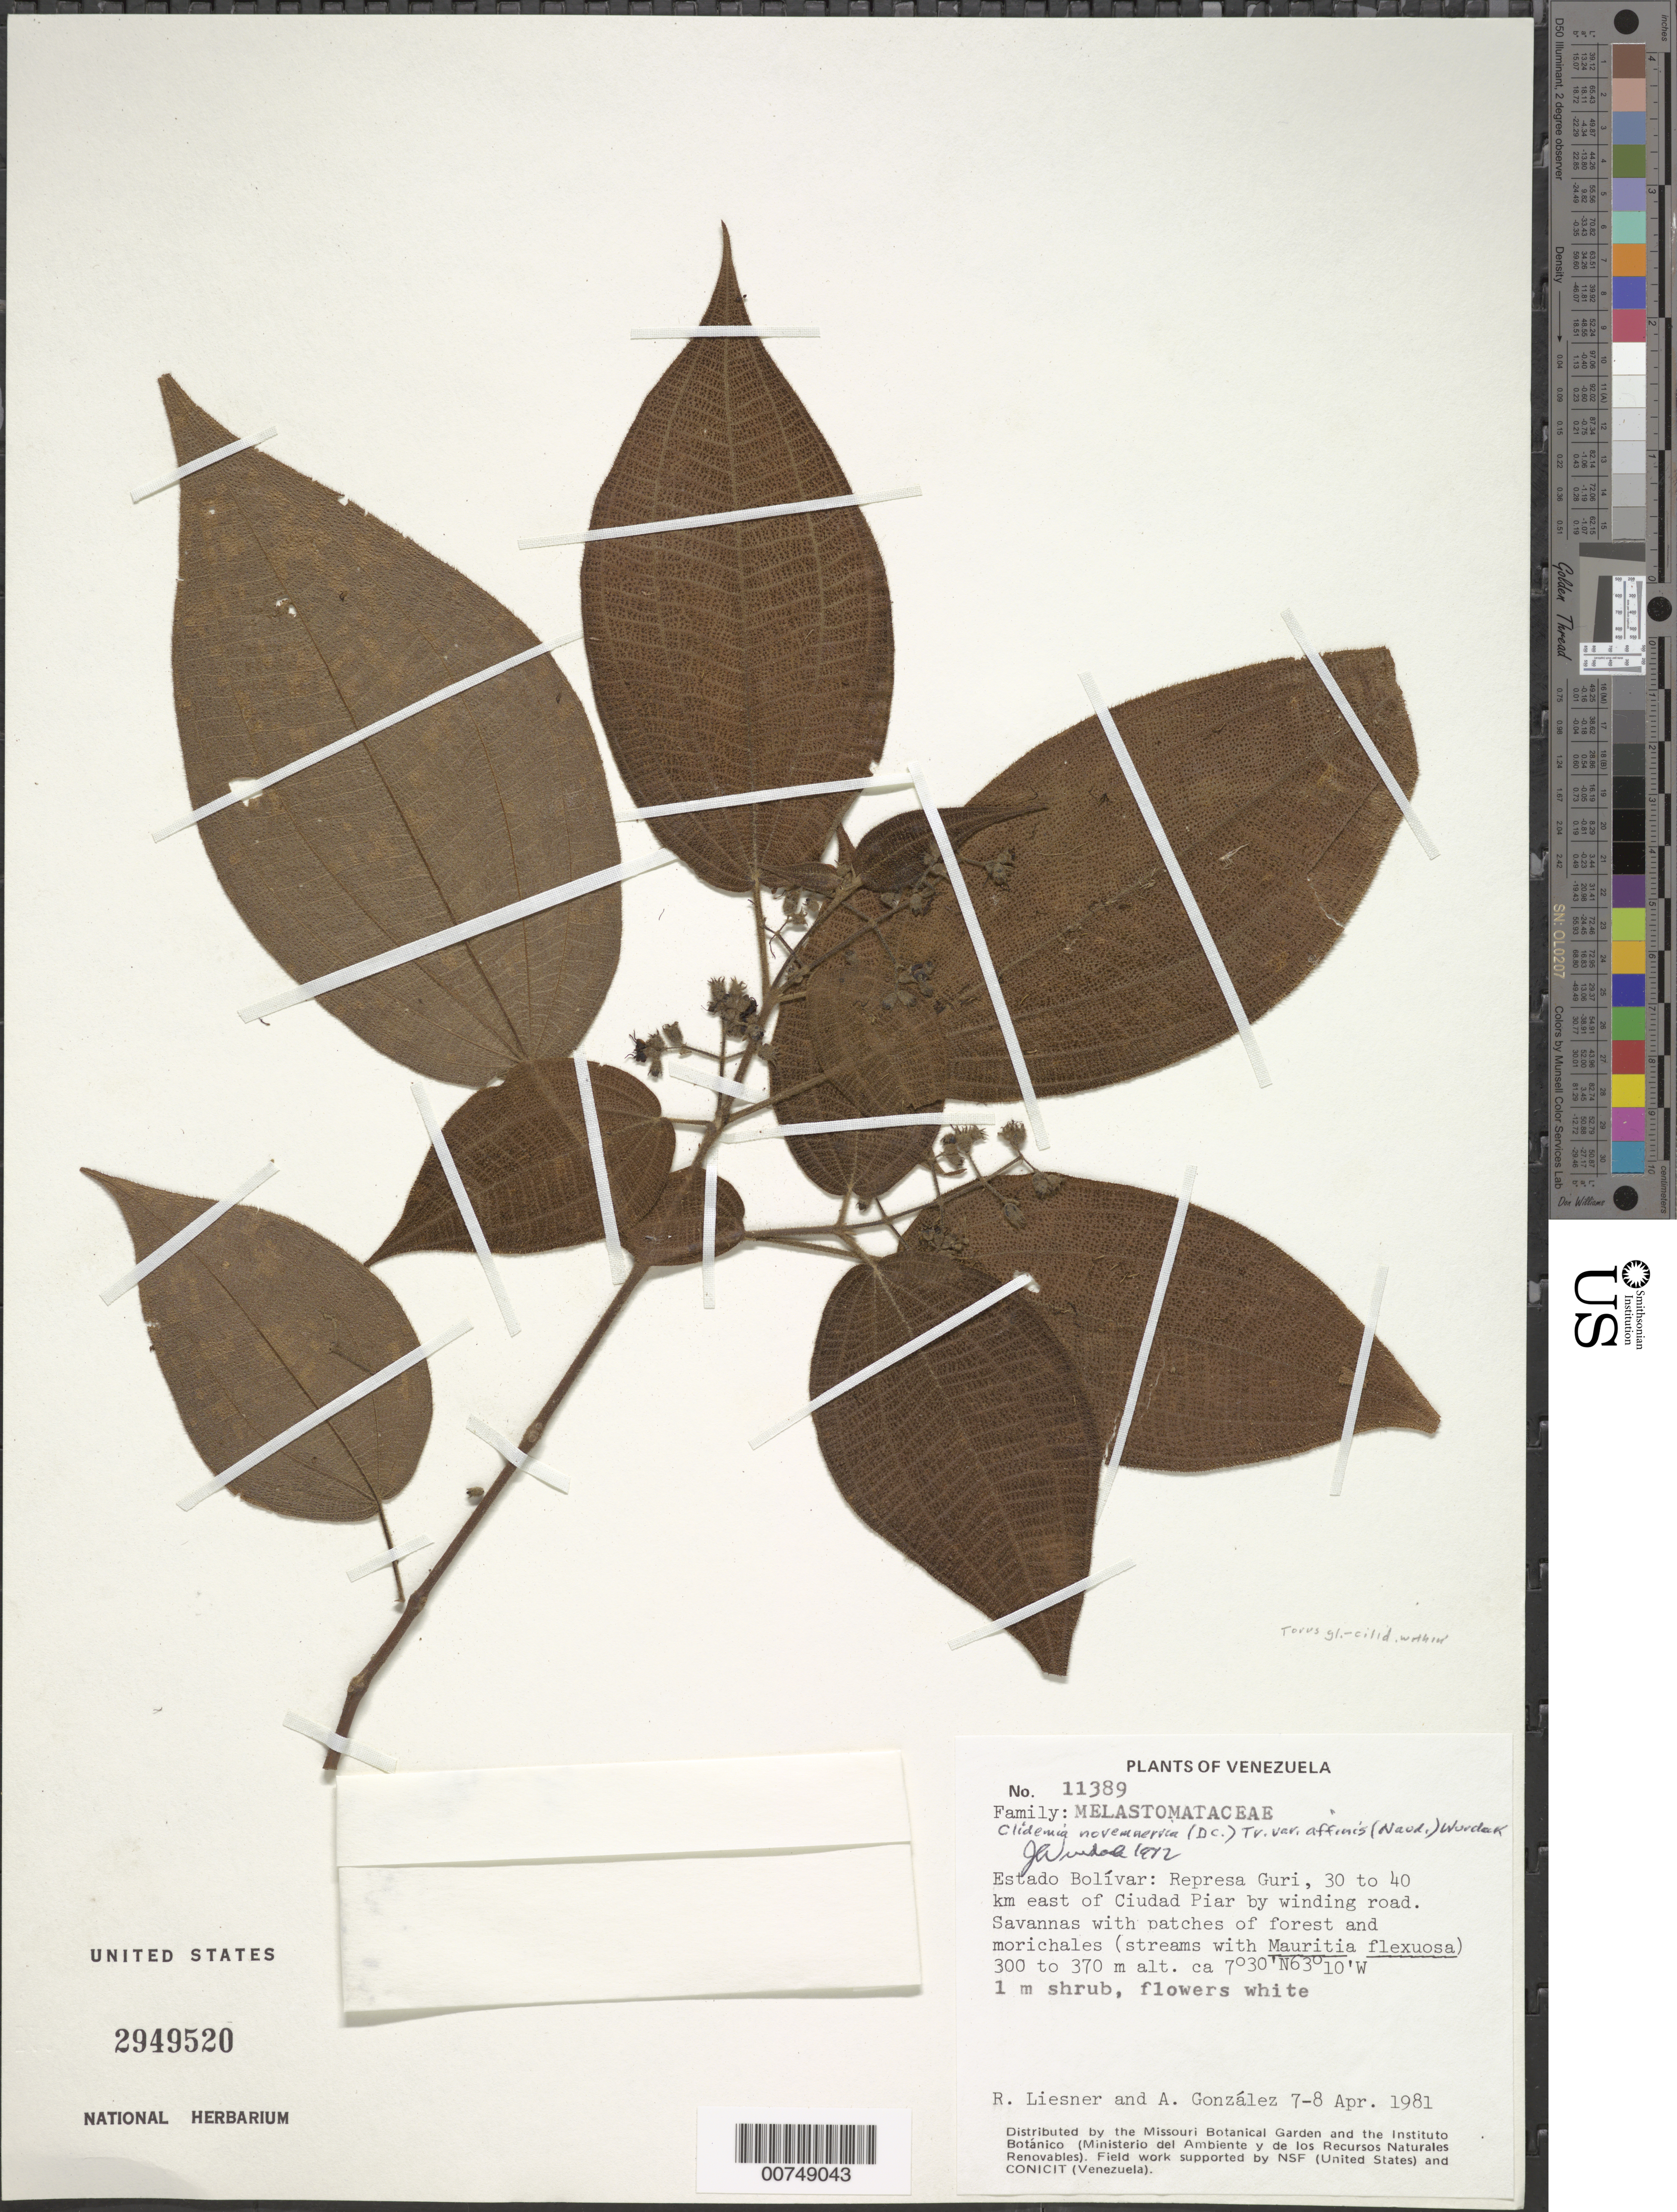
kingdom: Plantae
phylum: Tracheophyta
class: Magnoliopsida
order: Myrtales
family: Melastomataceae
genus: Clidemia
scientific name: Clidemia novemnervia var. affinis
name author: (Naudin) Wurdack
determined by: Wurdack, John J., (US), US (UNITED STATES)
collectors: R. L. Liesner & A. C. González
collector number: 11389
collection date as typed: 7-Apr-81 to 8-Apr-81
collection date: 1981-04-07/1981-04-08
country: Venezuela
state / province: Bolívar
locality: Represa Guri, 30-40 km E of Ciudad Piar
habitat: Savannas with patches of forest and morichales (streams with Mauritia flexuosa)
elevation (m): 300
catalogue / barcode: US 2949520